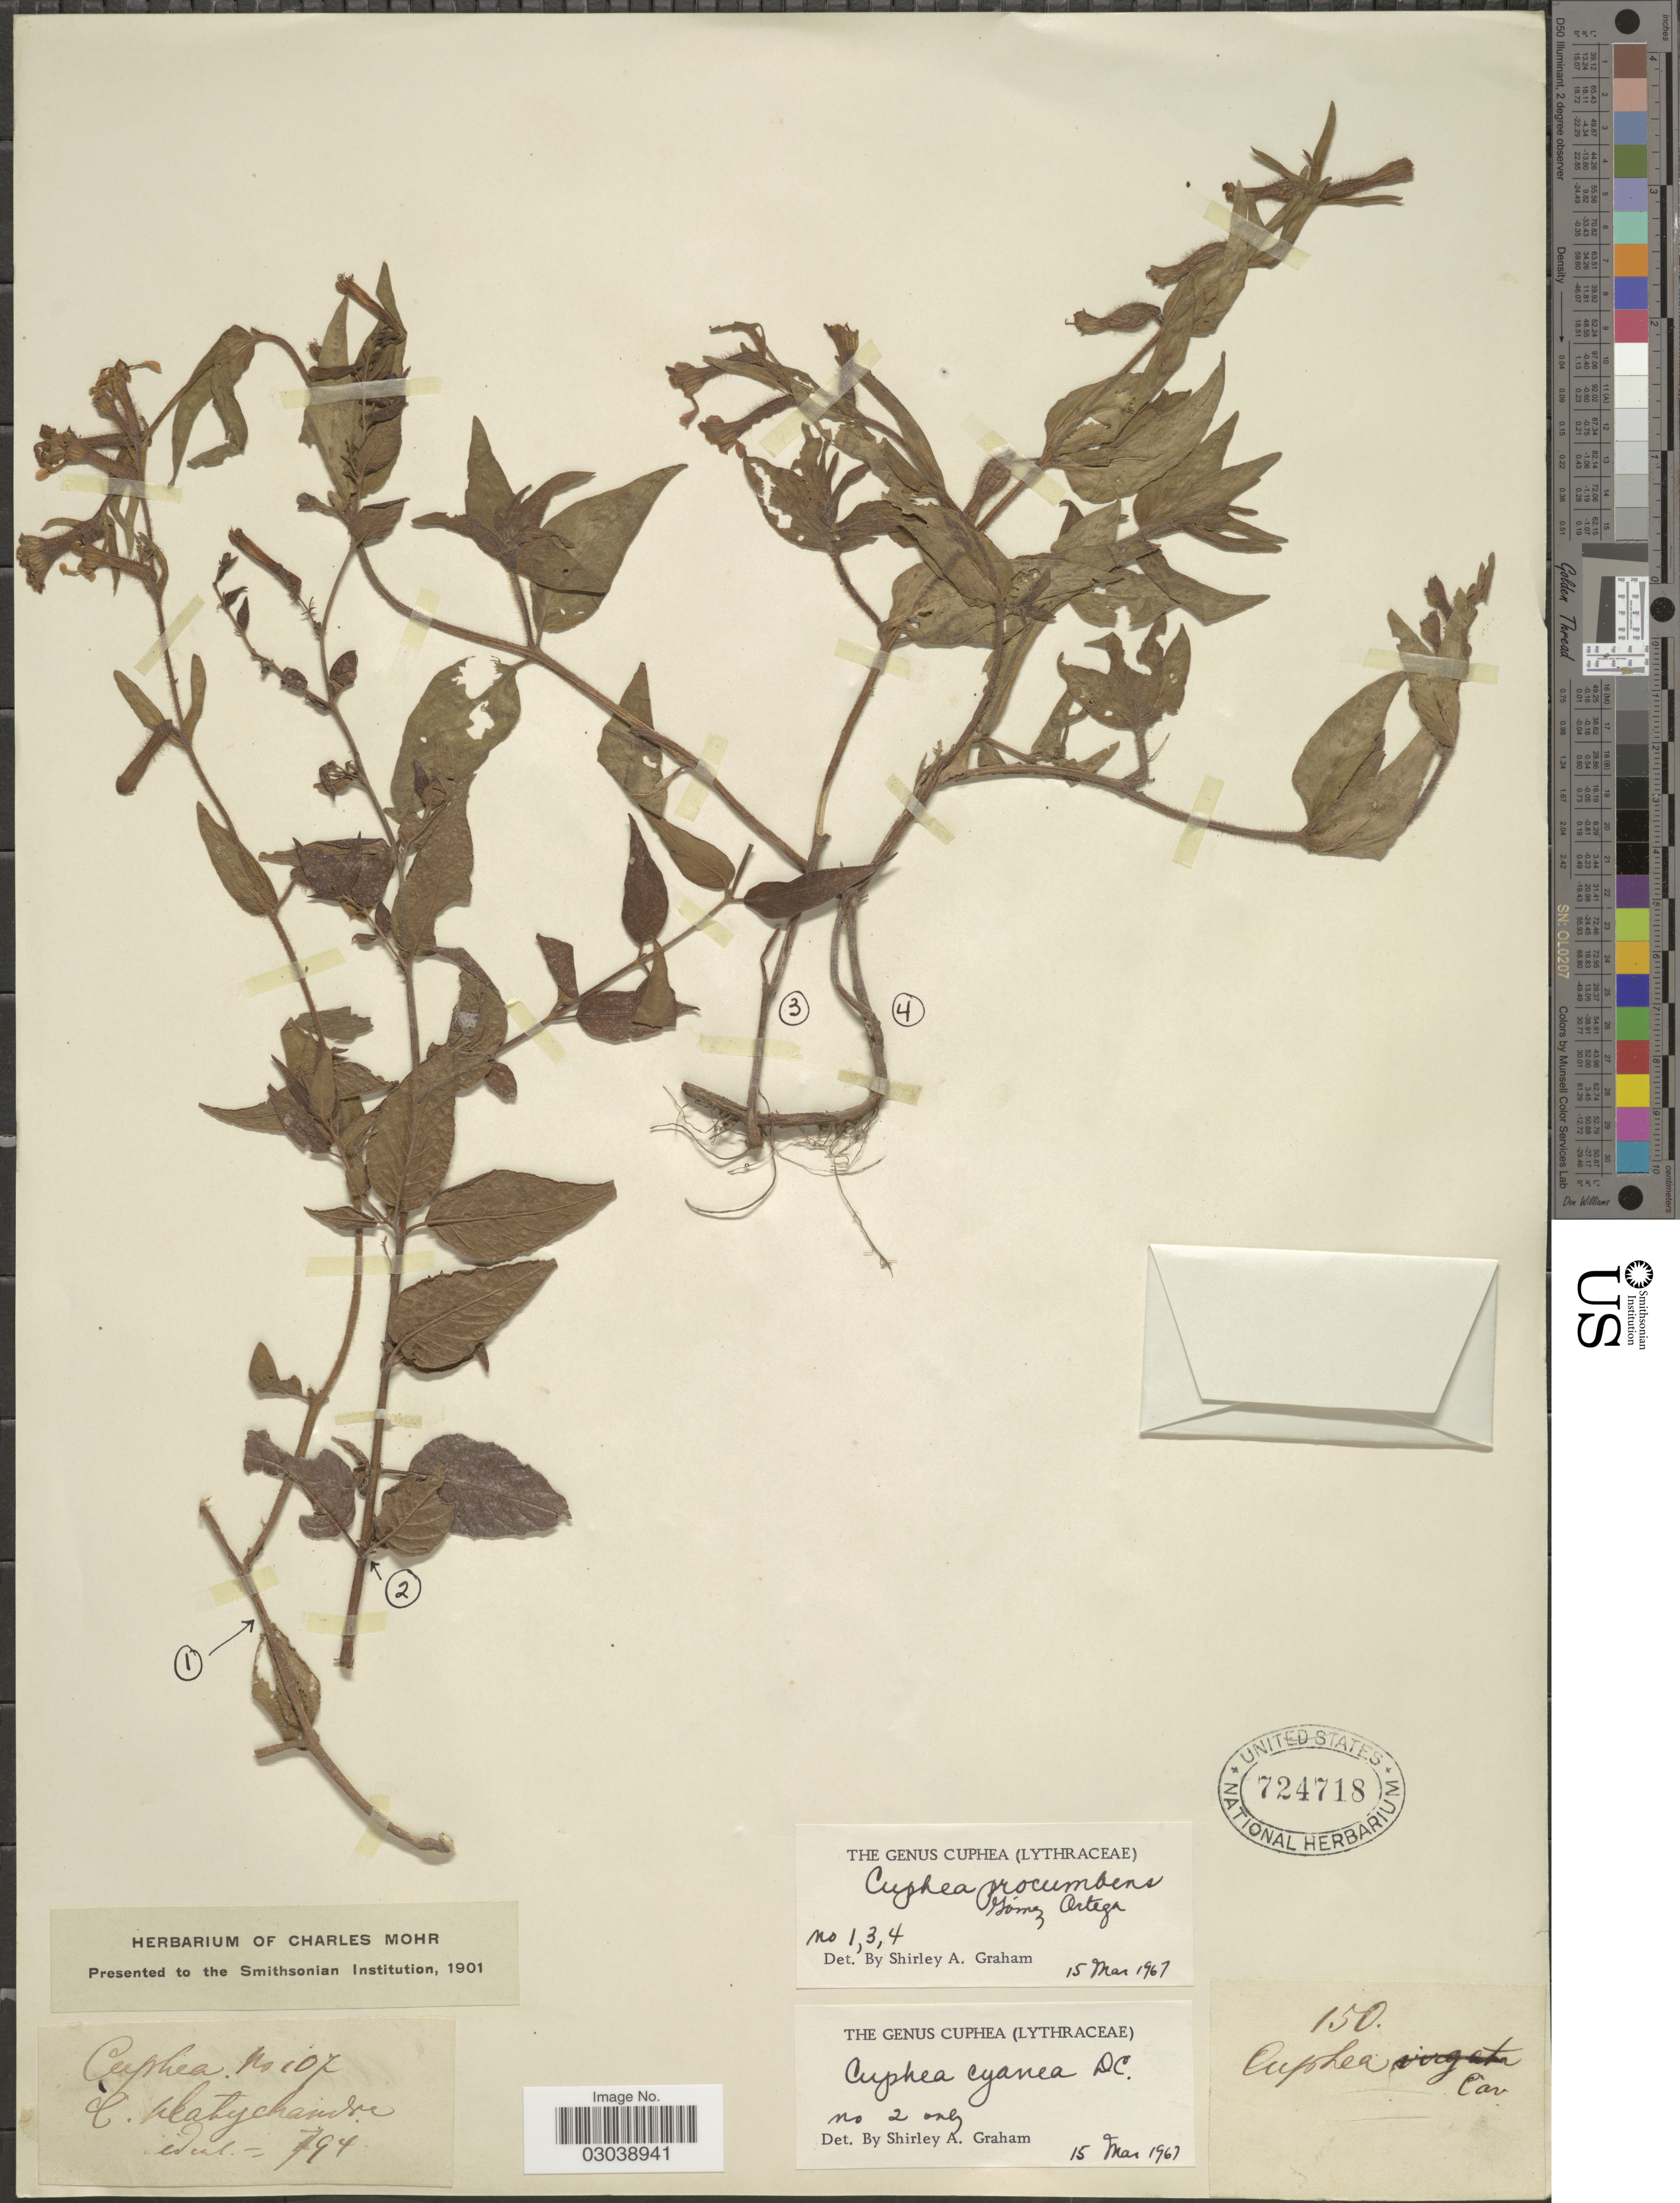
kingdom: Plantae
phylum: Tracheophyta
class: Magnoliopsida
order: Myrtales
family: Lythraceae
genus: Cuphea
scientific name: Cuphea procumbens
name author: L.D. Gómez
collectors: ex herb. Charles Mohr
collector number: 150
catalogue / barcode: US 724718